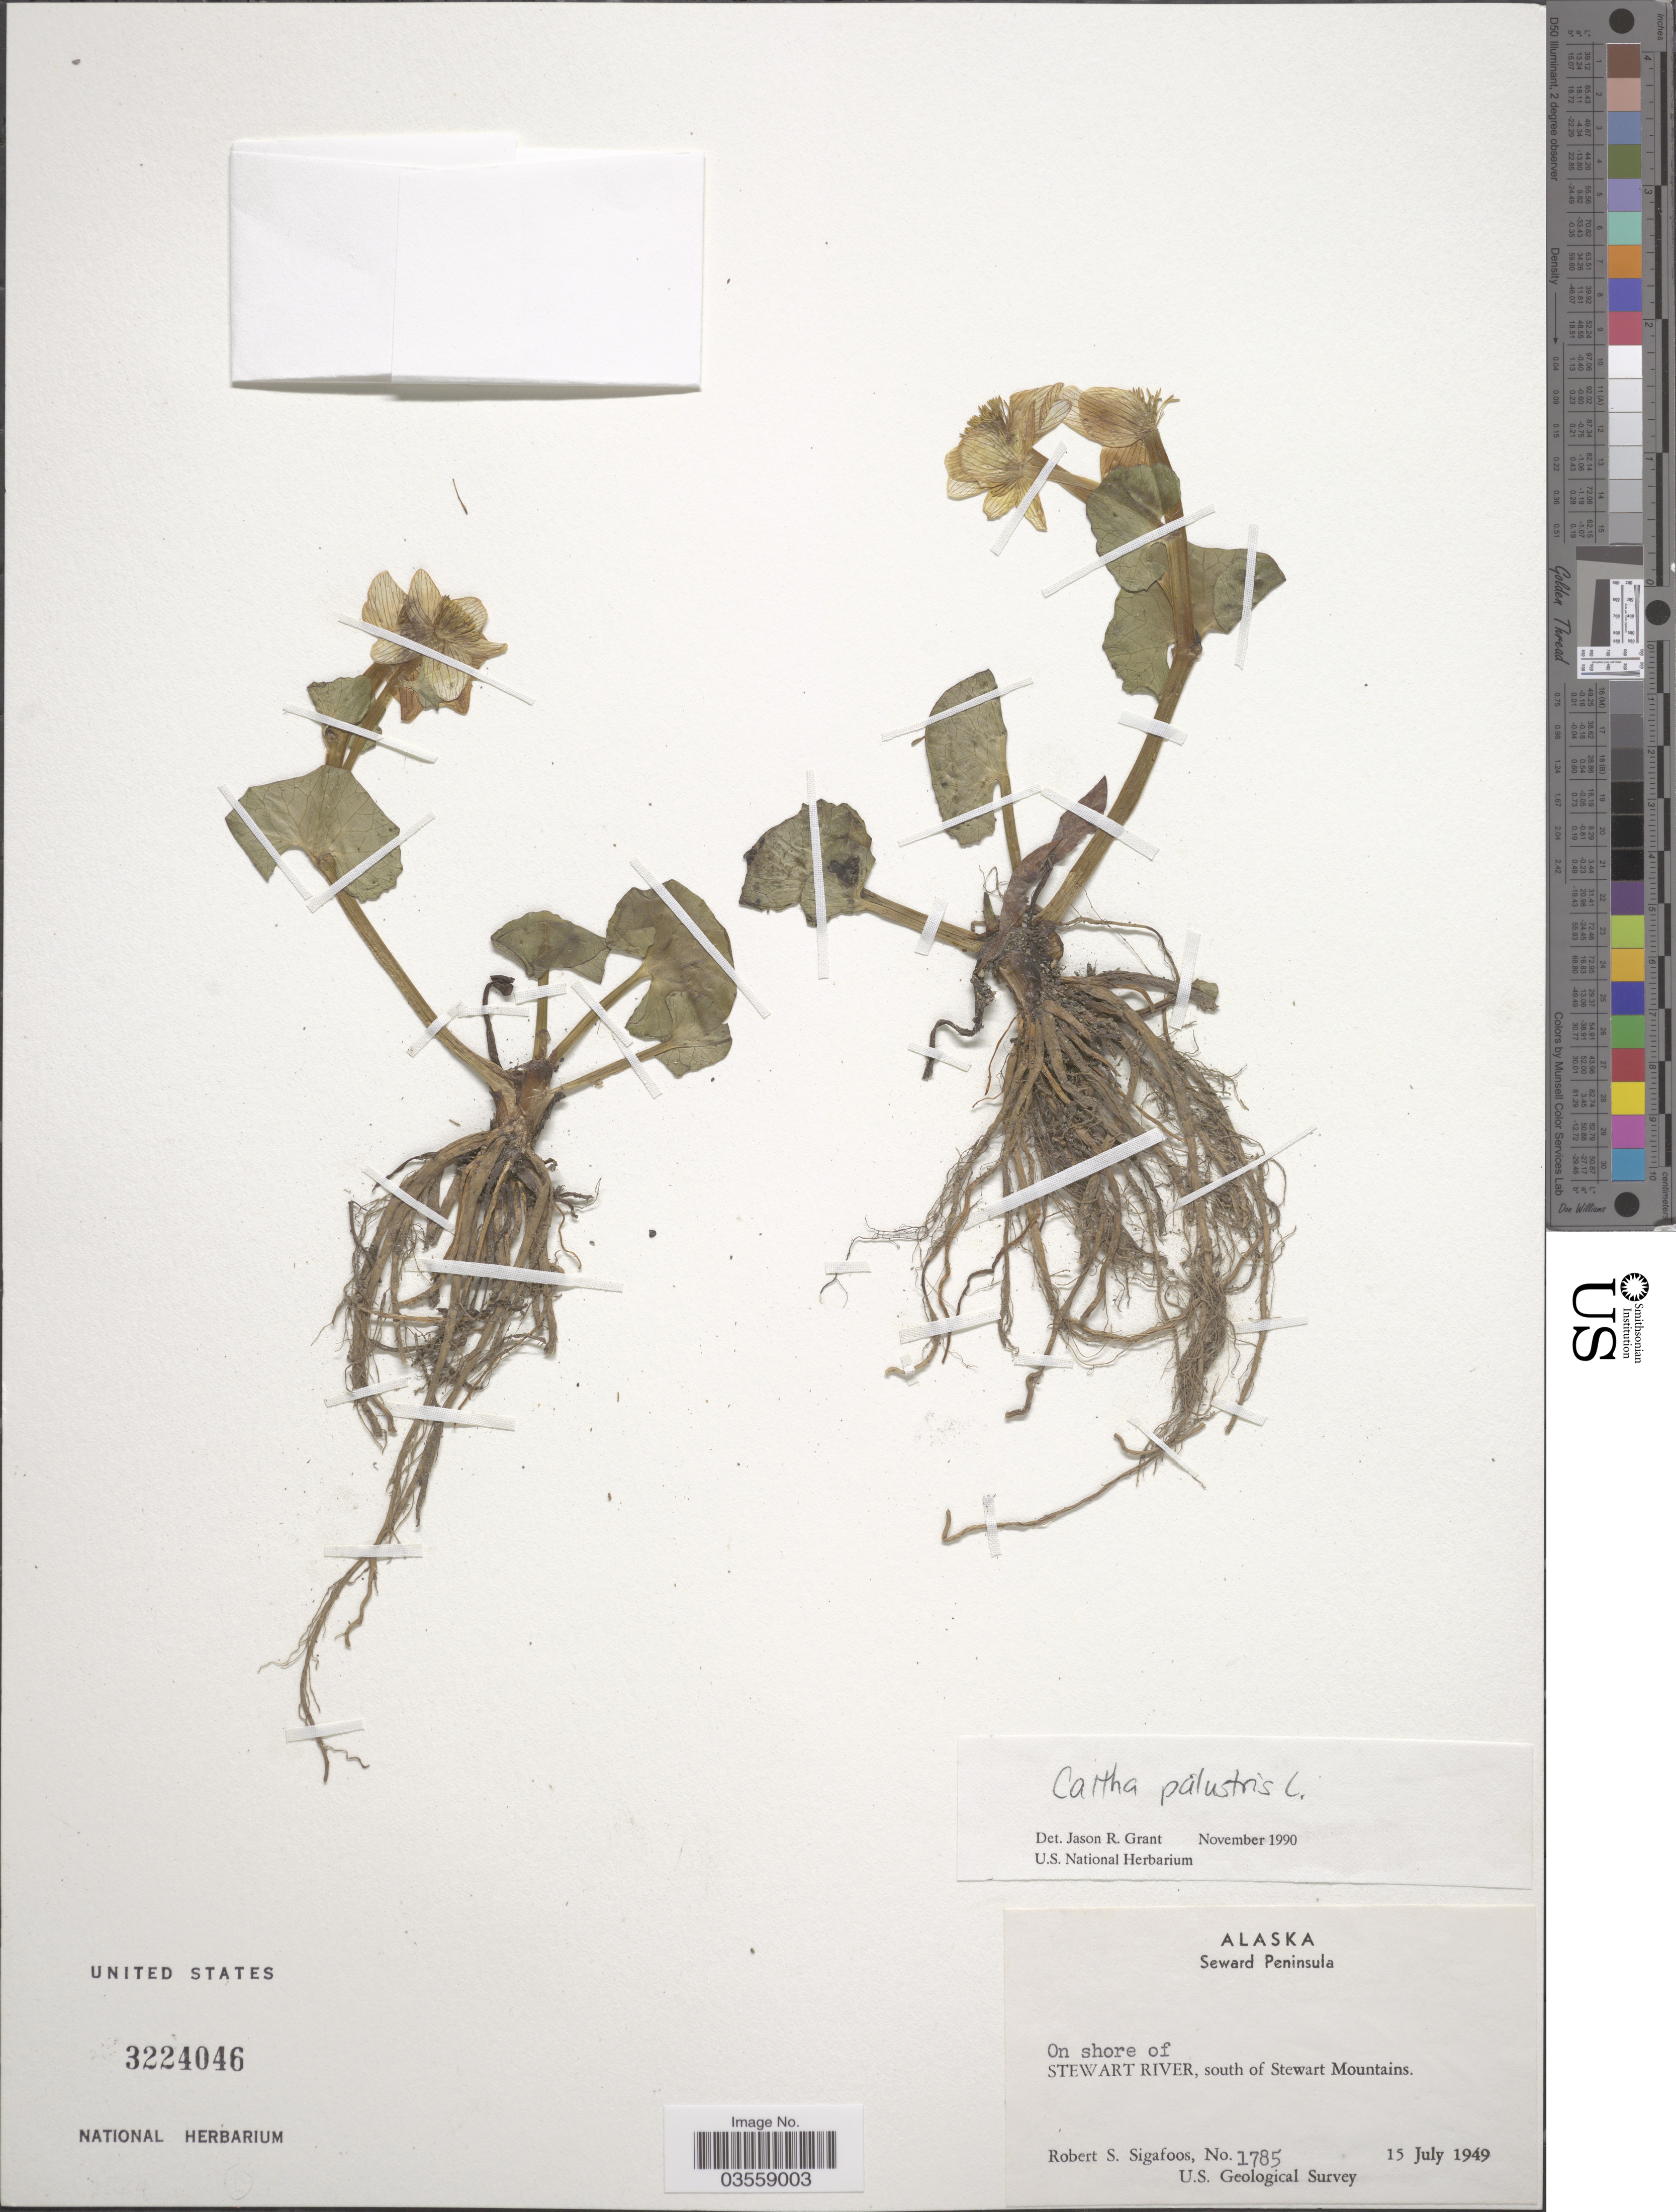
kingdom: Plantae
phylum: Tracheophyta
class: Magnoliopsida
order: Ranunculales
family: Ranunculaceae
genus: Caltha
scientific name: Caltha palustris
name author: L.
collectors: R. Sigafoos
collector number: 1785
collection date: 1949-07-15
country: United States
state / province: Alaska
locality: Seward Peninsula. On shore of Stewart River, south of Stewart Mountains.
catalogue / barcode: US 3224046